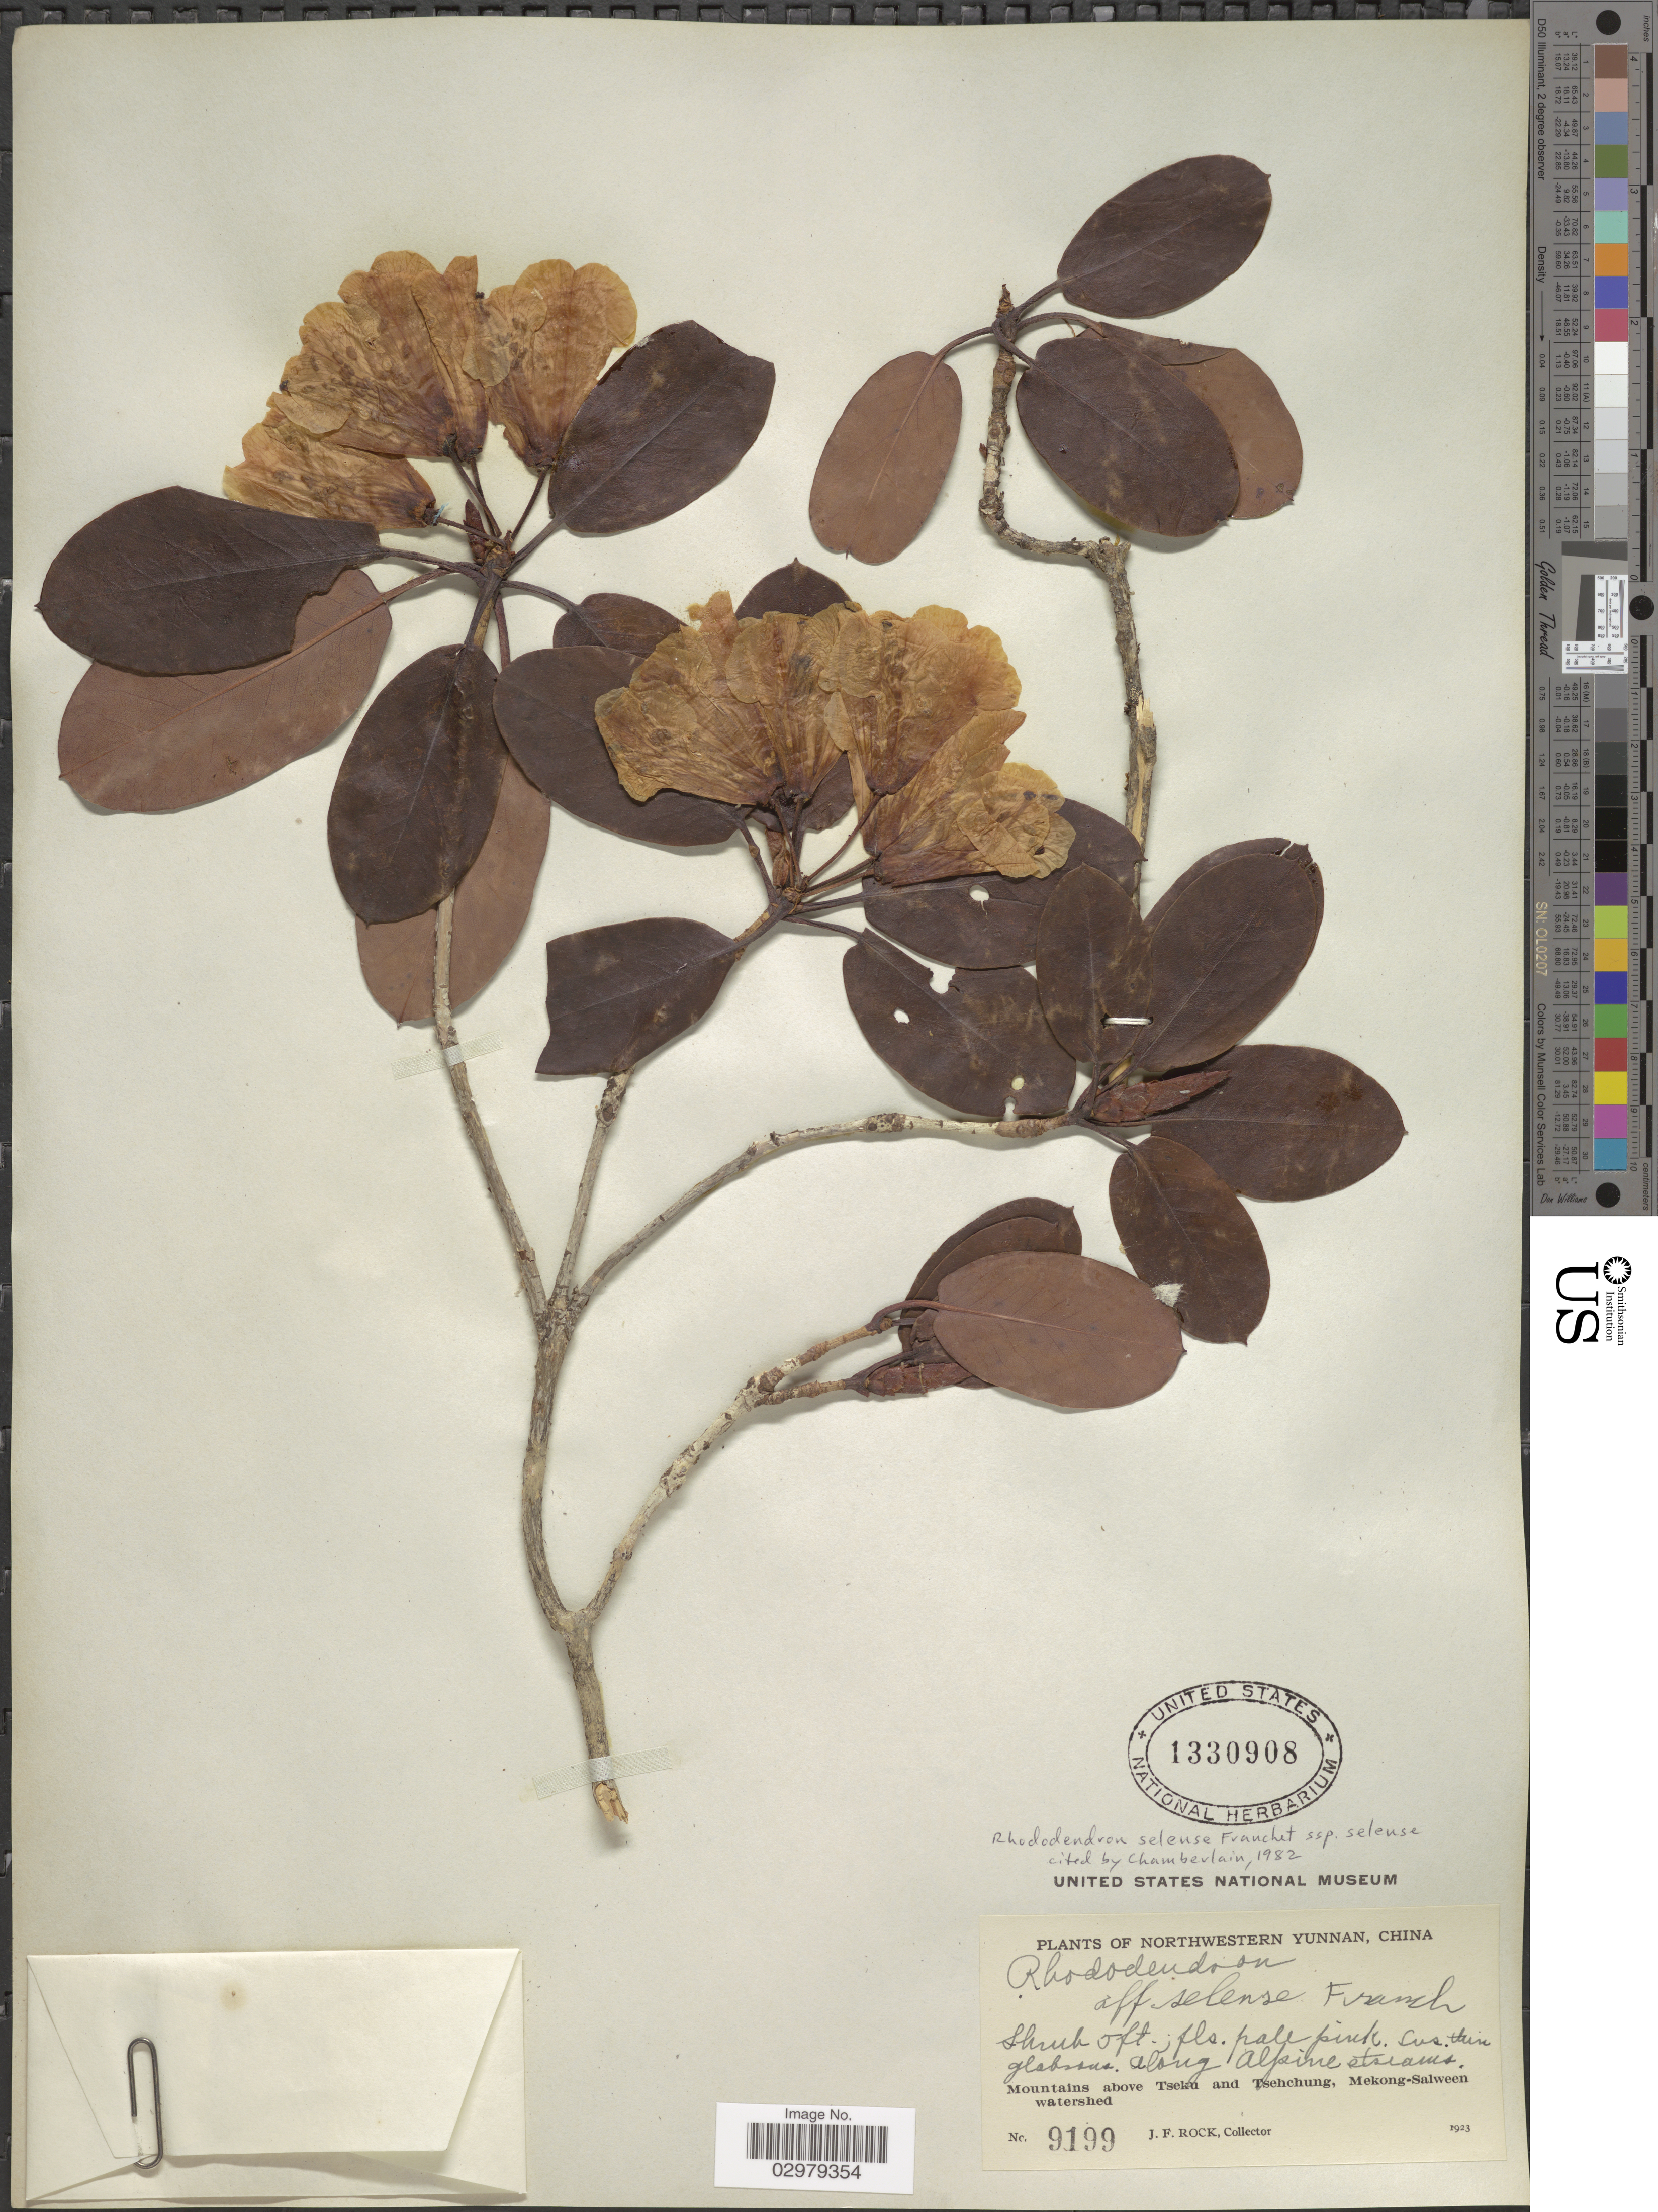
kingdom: Plantae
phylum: Tracheophyta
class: Magnoliopsida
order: Ericales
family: Ericaceae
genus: Rhododendron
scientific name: Rhododendron sp.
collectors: J. Rock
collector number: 9199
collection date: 1923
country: China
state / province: Yunnan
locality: Northwestern Yunnan. Along Alpine streams. Mountains above Tseku and Tsehchung, Mekong-Salween watershed.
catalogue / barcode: US 1330908